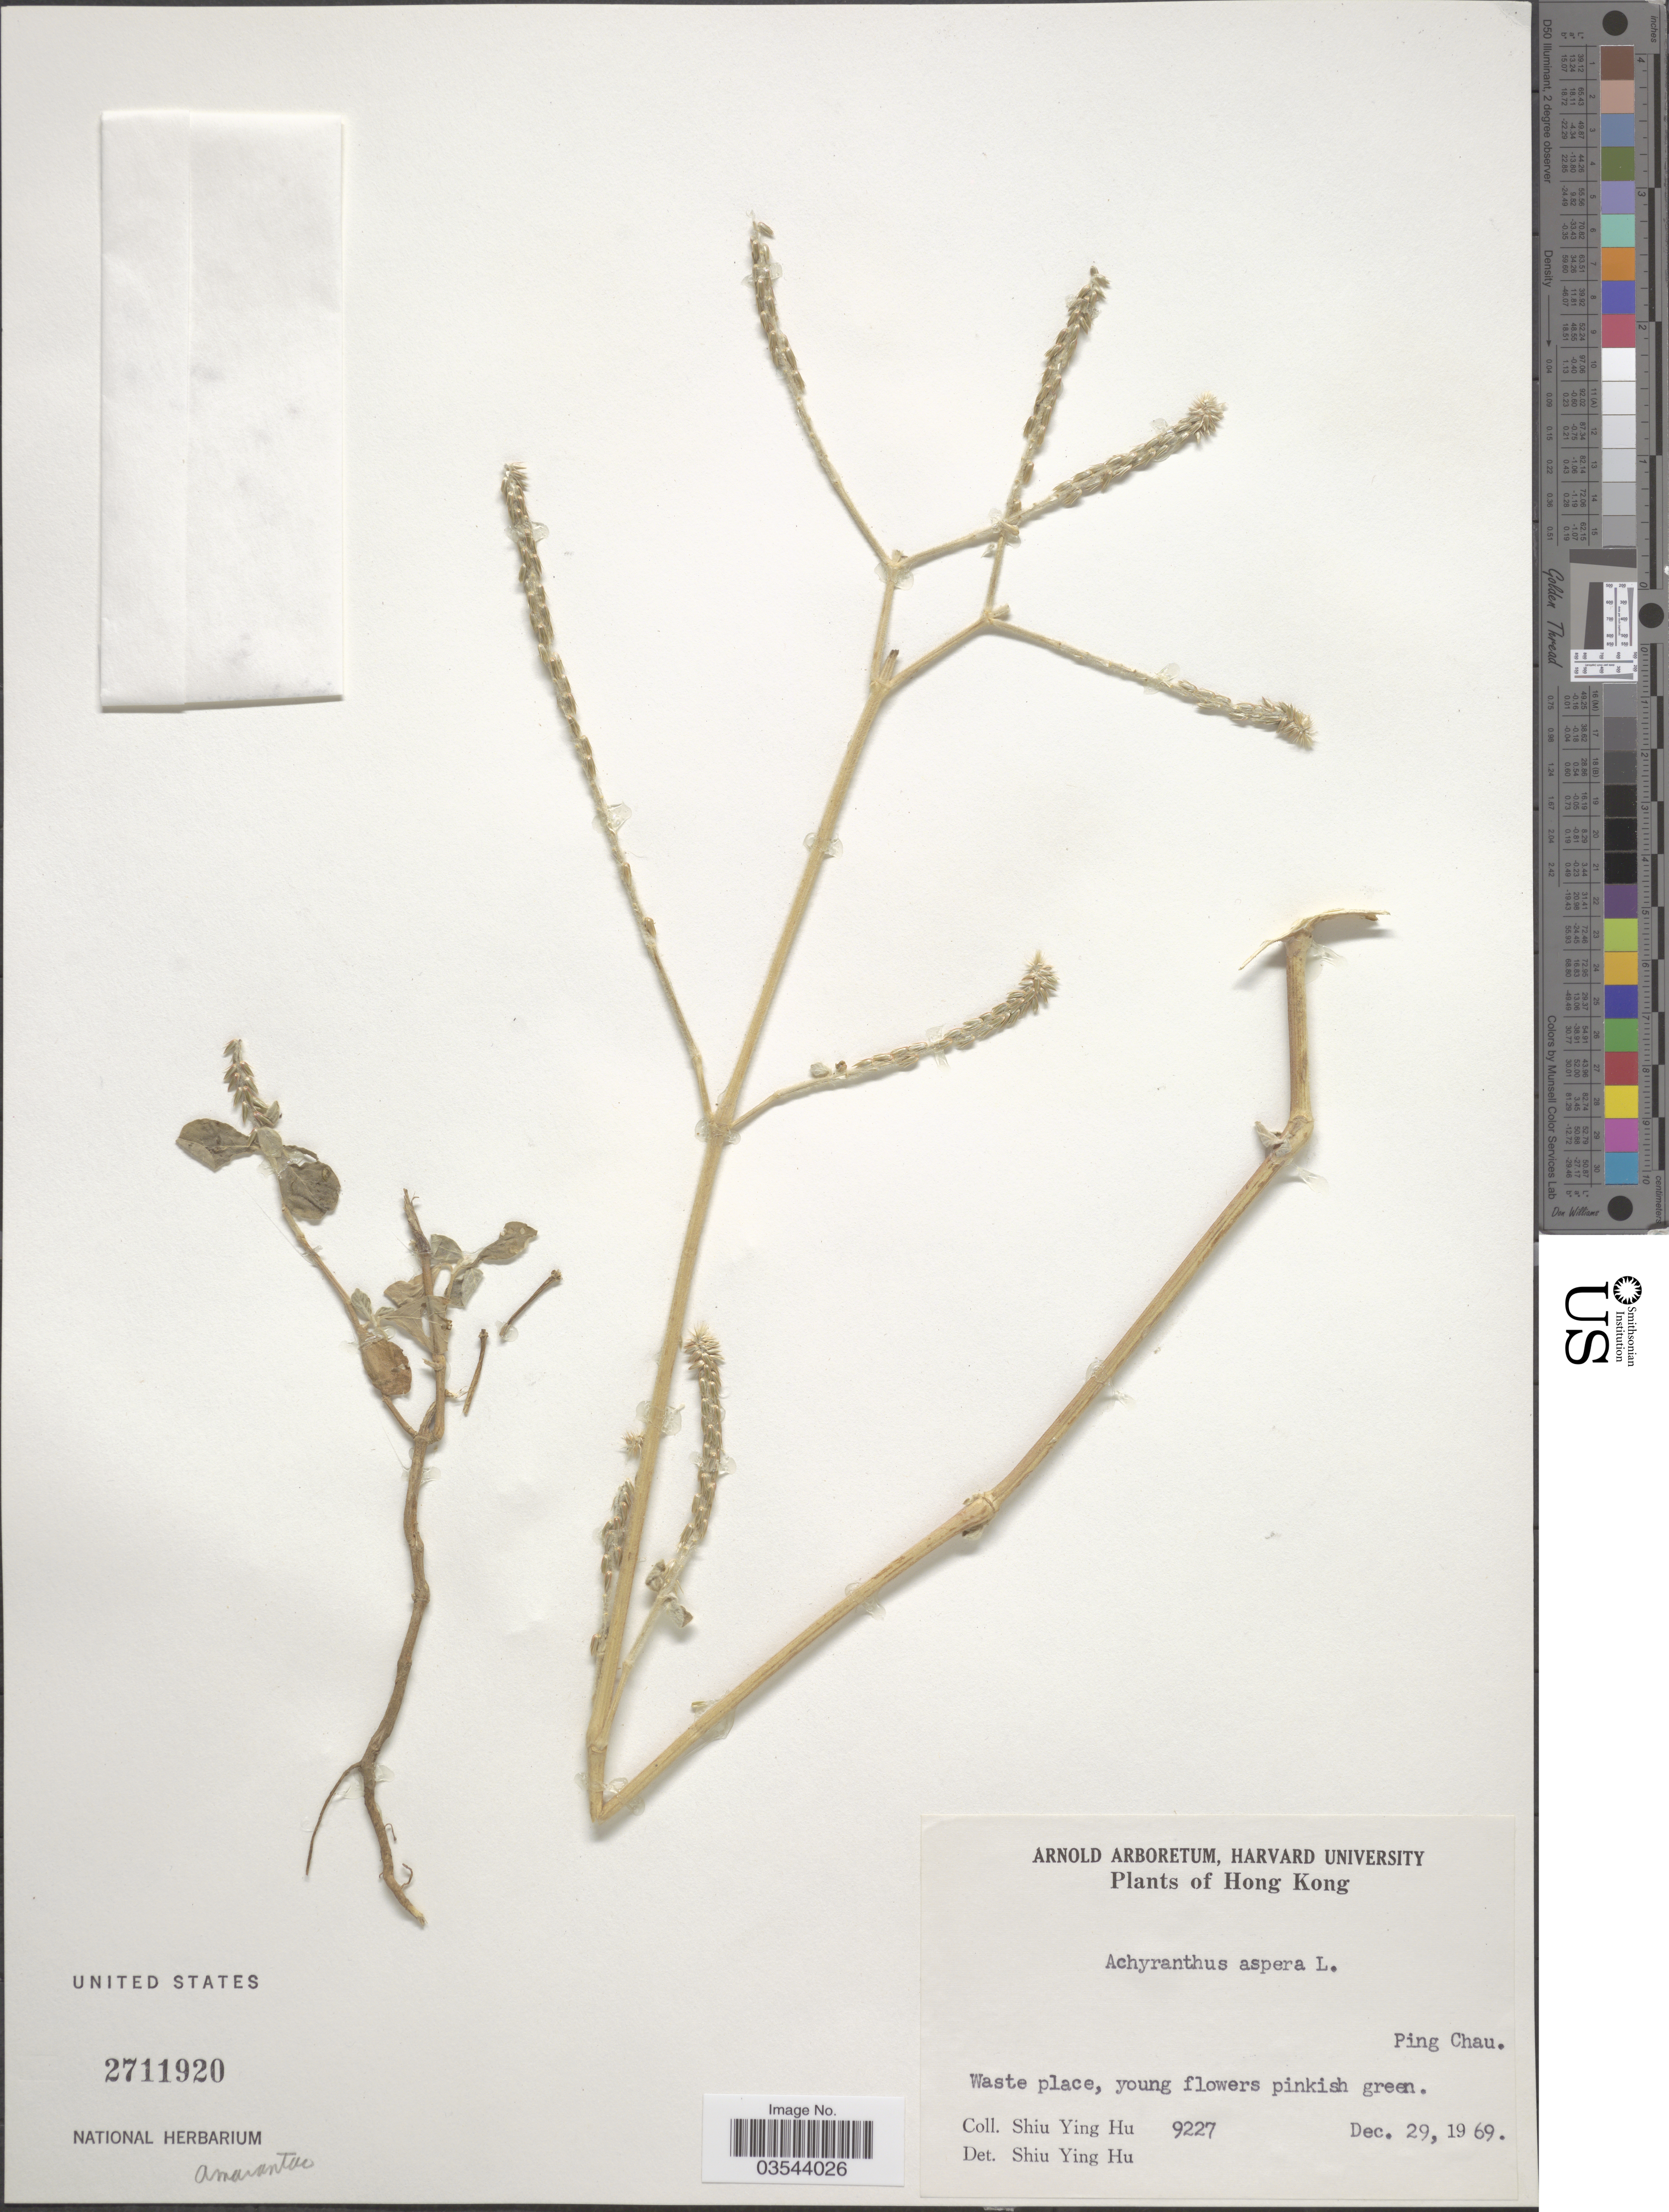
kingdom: Plantae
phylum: Tracheophyta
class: Magnoliopsida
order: Caryophyllales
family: Amaranthaceae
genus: Achyranthes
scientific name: Achyranthes aspera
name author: L.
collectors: S. Y. Hu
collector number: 9227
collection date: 1969-12-29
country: China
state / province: Hong Kong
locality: Ping Chau.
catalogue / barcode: US 2711920